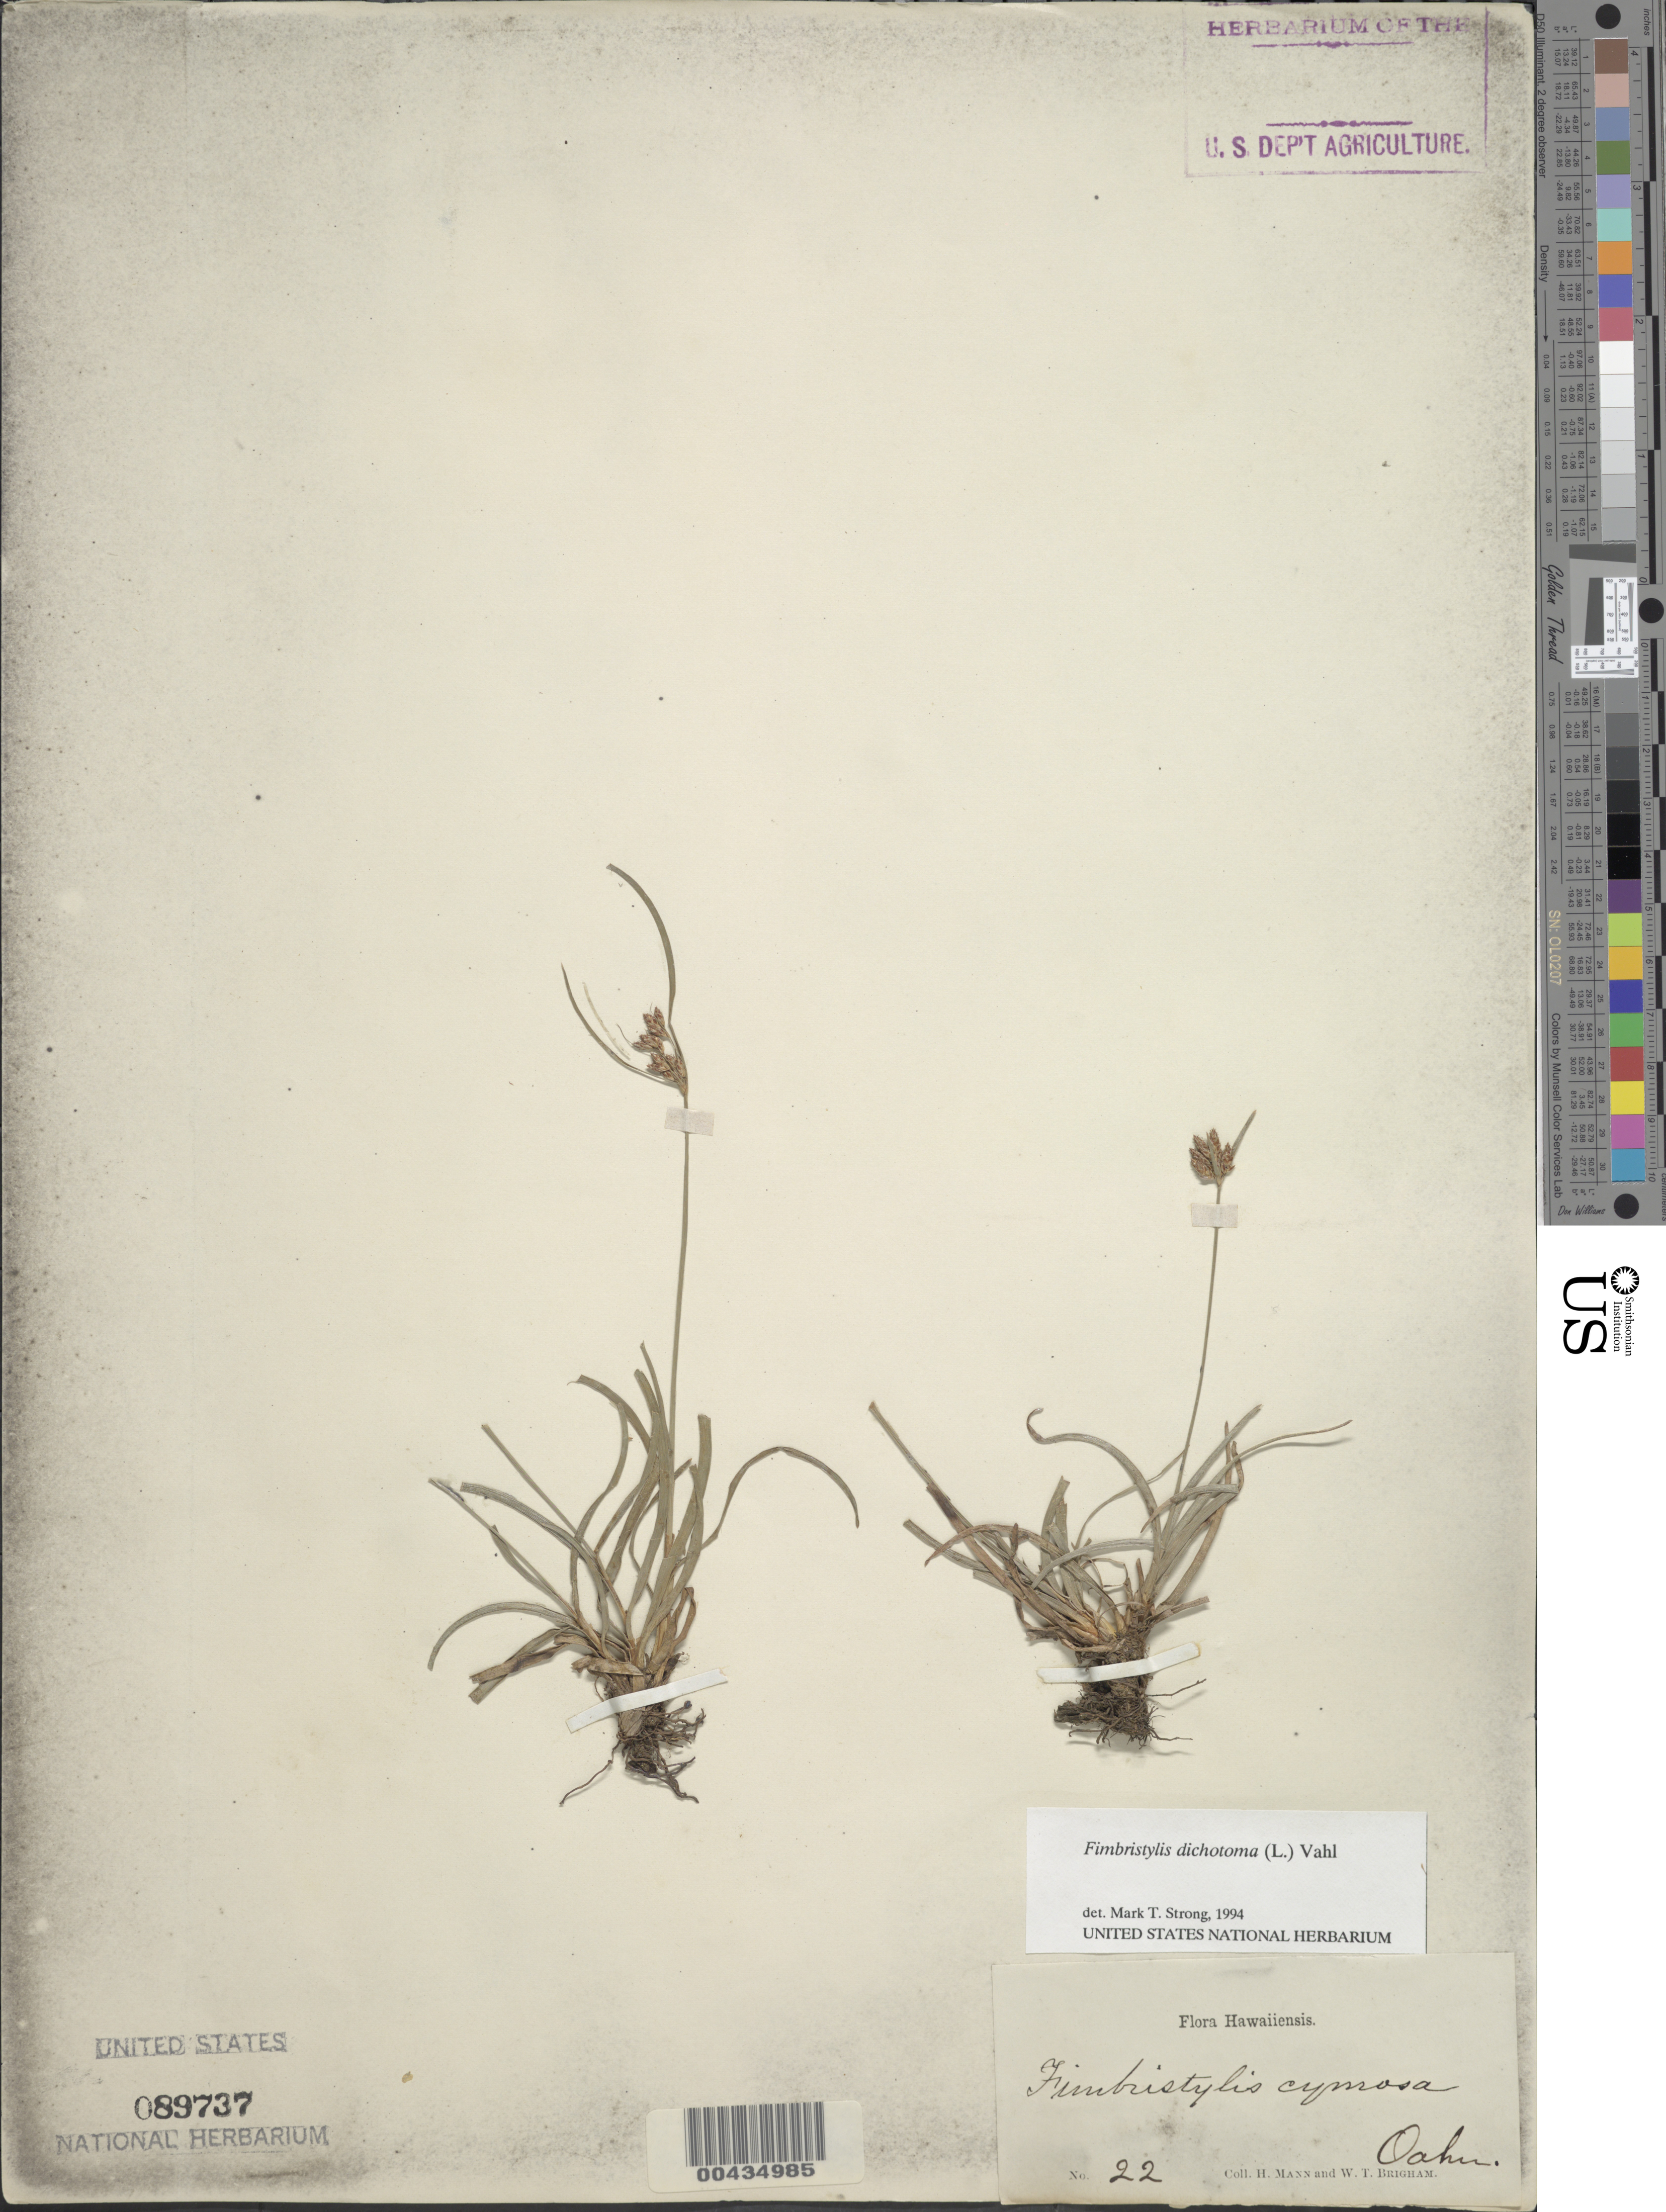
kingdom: Plantae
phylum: Tracheophyta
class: Liliopsida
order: Poales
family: Cyperaceae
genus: Fimbristylis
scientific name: Fimbristylis dichotoma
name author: (L.) Vahl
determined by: Strong, M. T., (US), Smithsonian Institution - National Museum of Natural History (UNITED STATES)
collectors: H. Mann & W. T. Brigham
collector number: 22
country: United States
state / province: Hawaii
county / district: Honolulu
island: Oahu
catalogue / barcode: US 89737